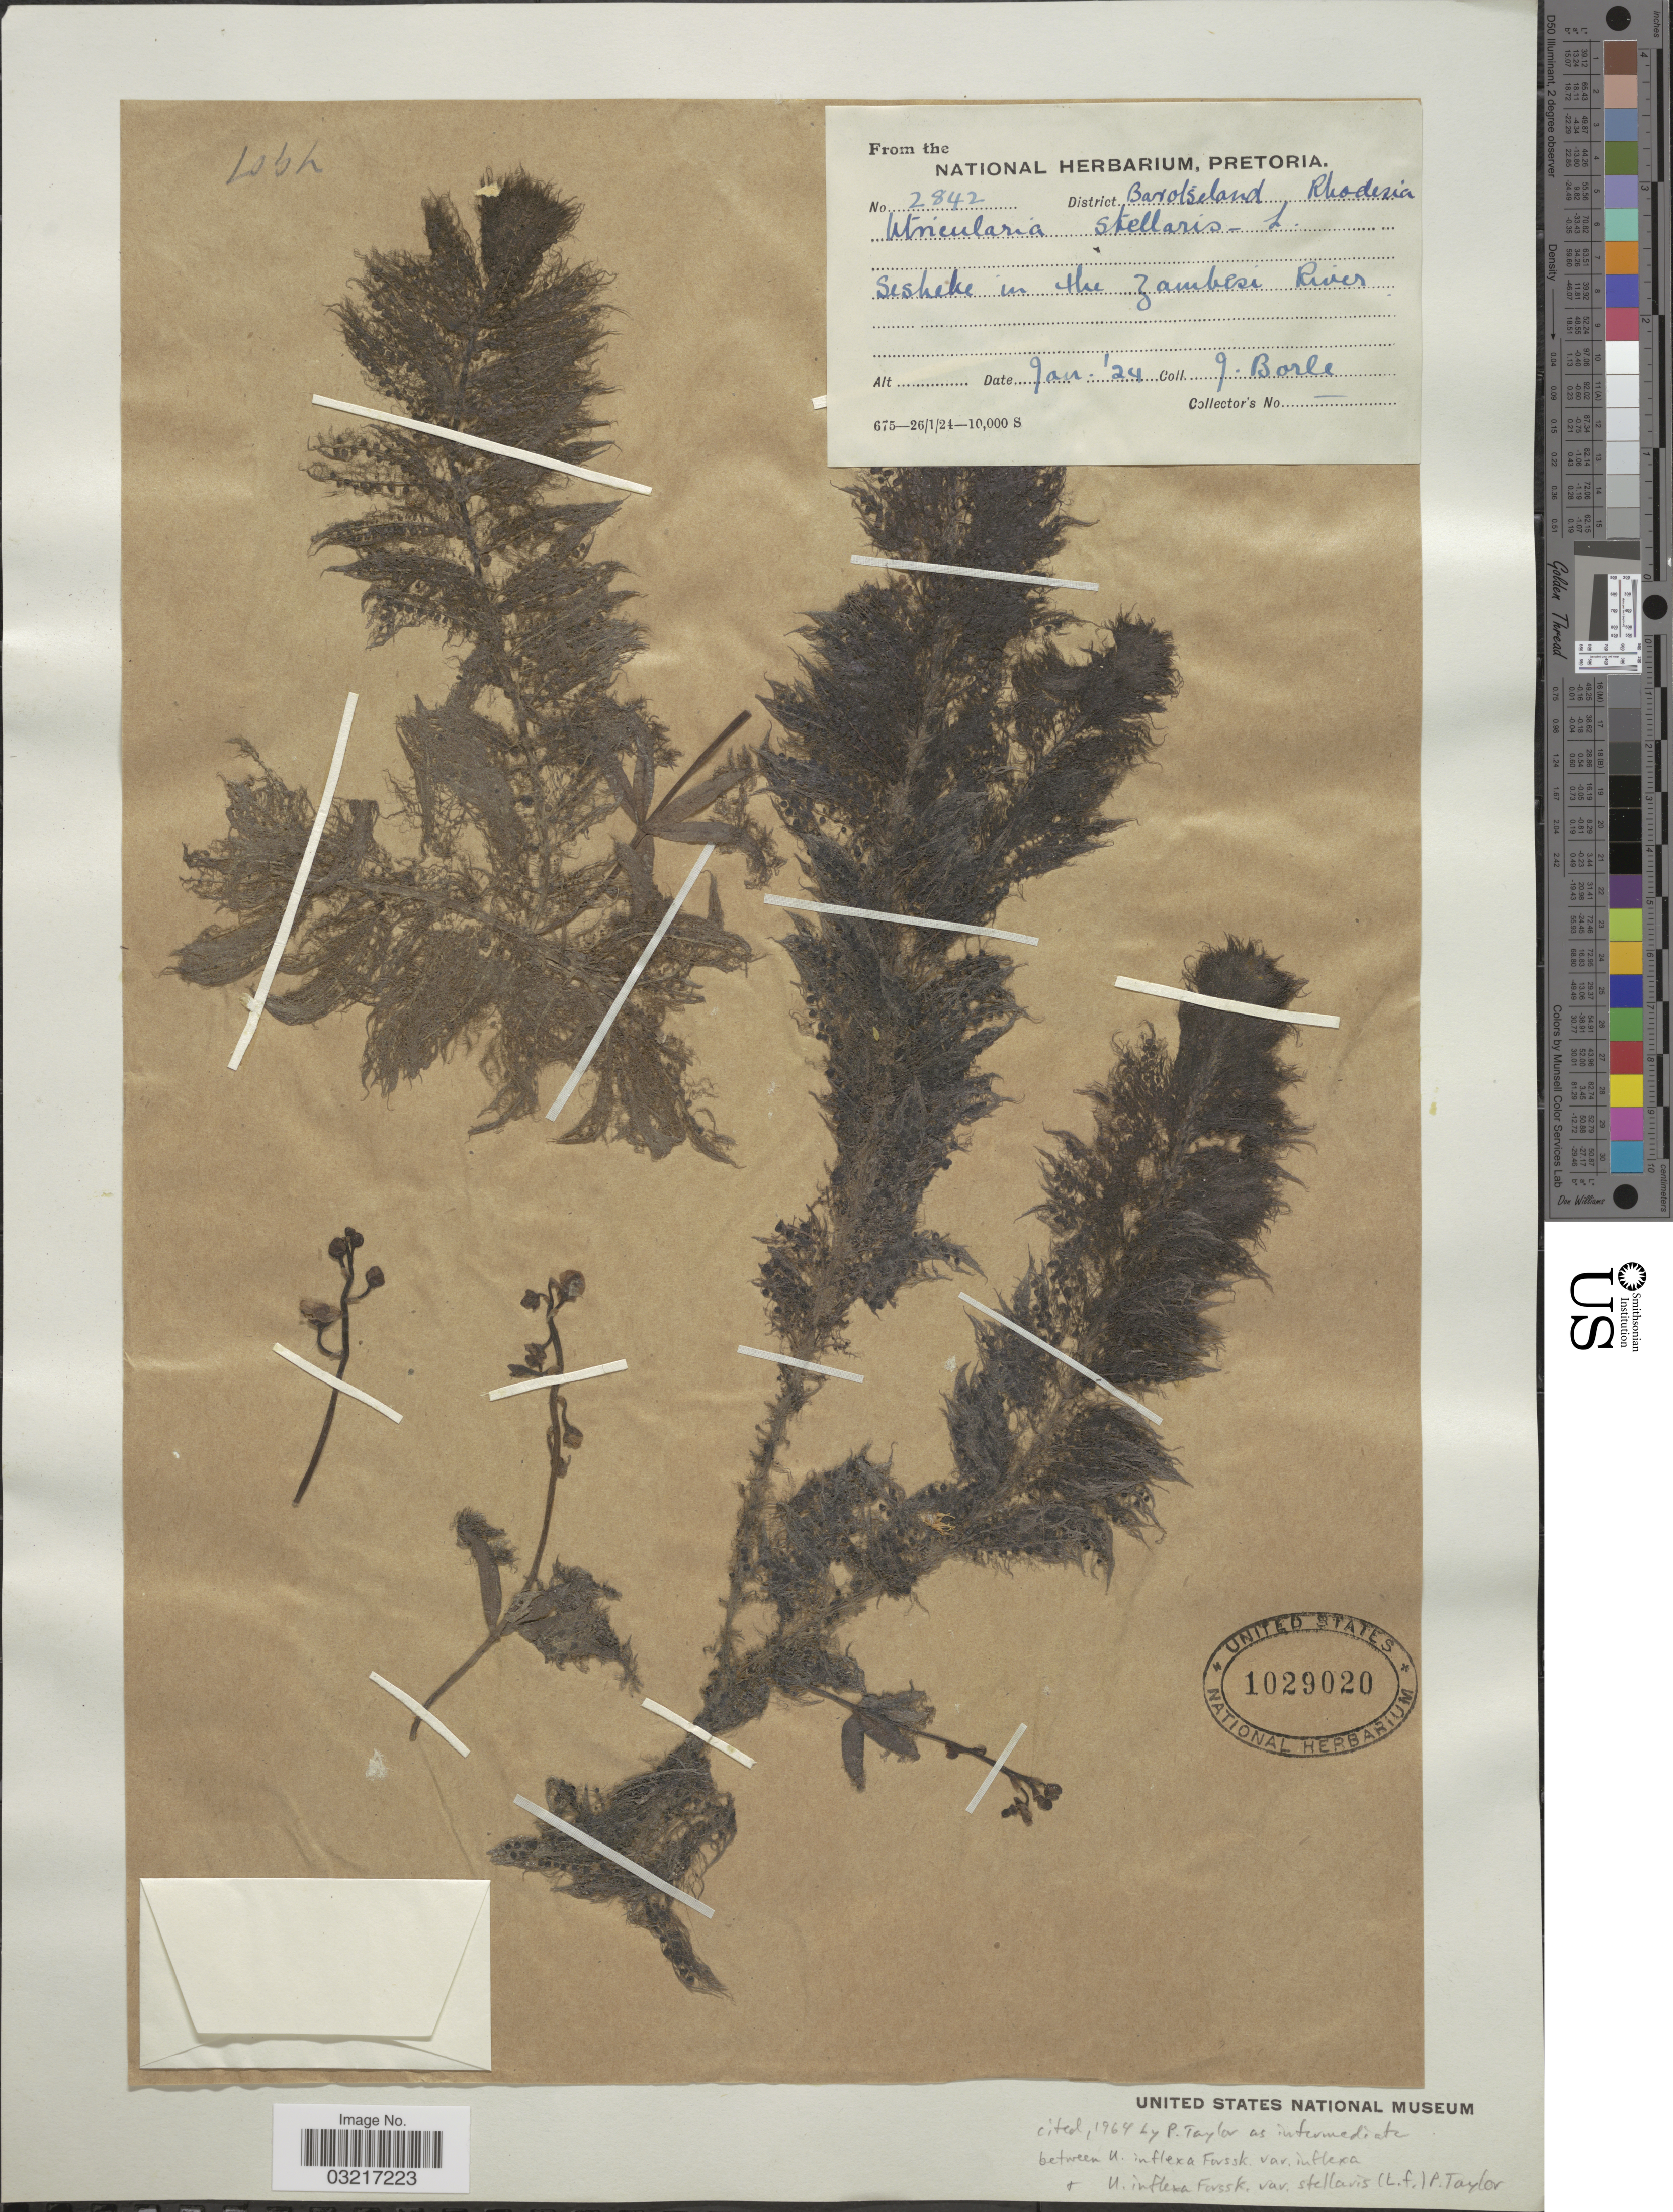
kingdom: Plantae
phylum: Tracheophyta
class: Magnoliopsida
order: Lamiales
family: Lentibulariaceae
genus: Utricularia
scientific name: Utricularia inflexa var. stellaris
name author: (L. f.) P. Taylor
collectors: J. Borle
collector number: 2842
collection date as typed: Transcribed d/m/y: /1/24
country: Zimbabwe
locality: District Barotseland Rhodesia. Sesheke in the Zambesi River.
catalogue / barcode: US 1029020